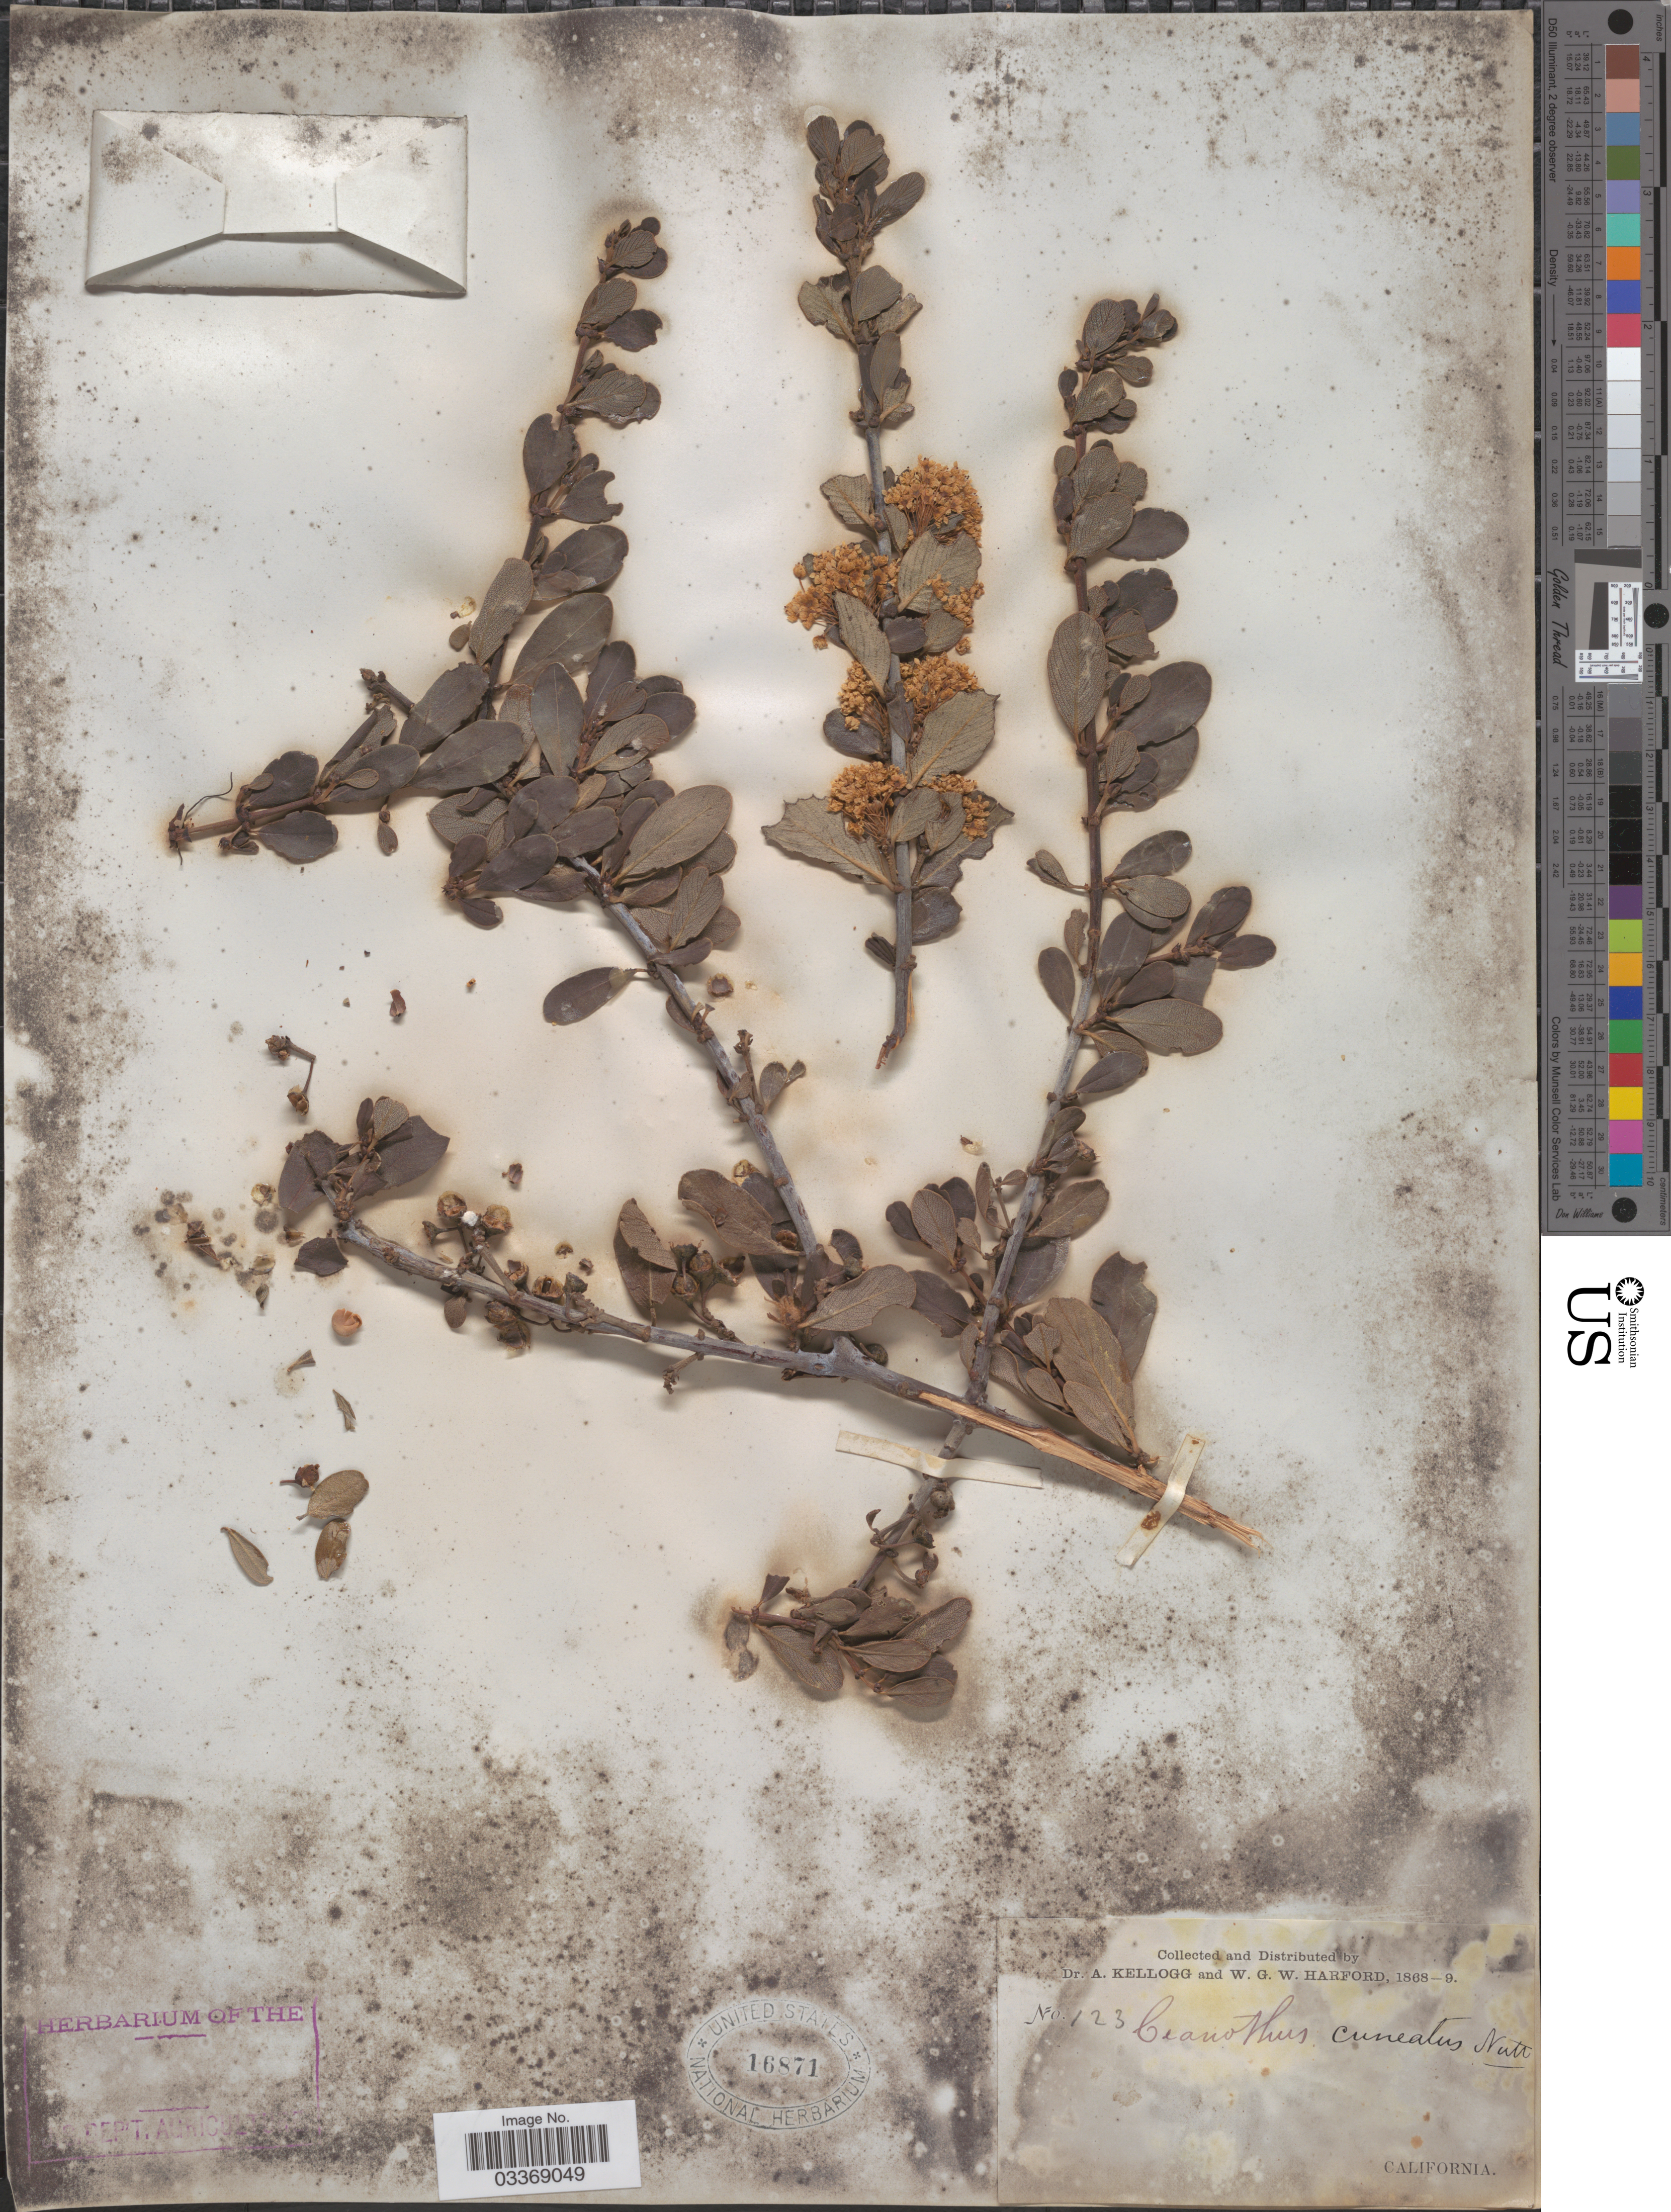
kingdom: Plantae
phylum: Tracheophyta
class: Magnoliopsida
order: Rosales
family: Rhamnaceae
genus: Ceanothus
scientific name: Ceanothus cuneatus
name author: (Hook.) Nutt.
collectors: A. Kellogg & W. G. W. Harford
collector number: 123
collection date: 1868/1869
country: United States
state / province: California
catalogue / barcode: US 16871